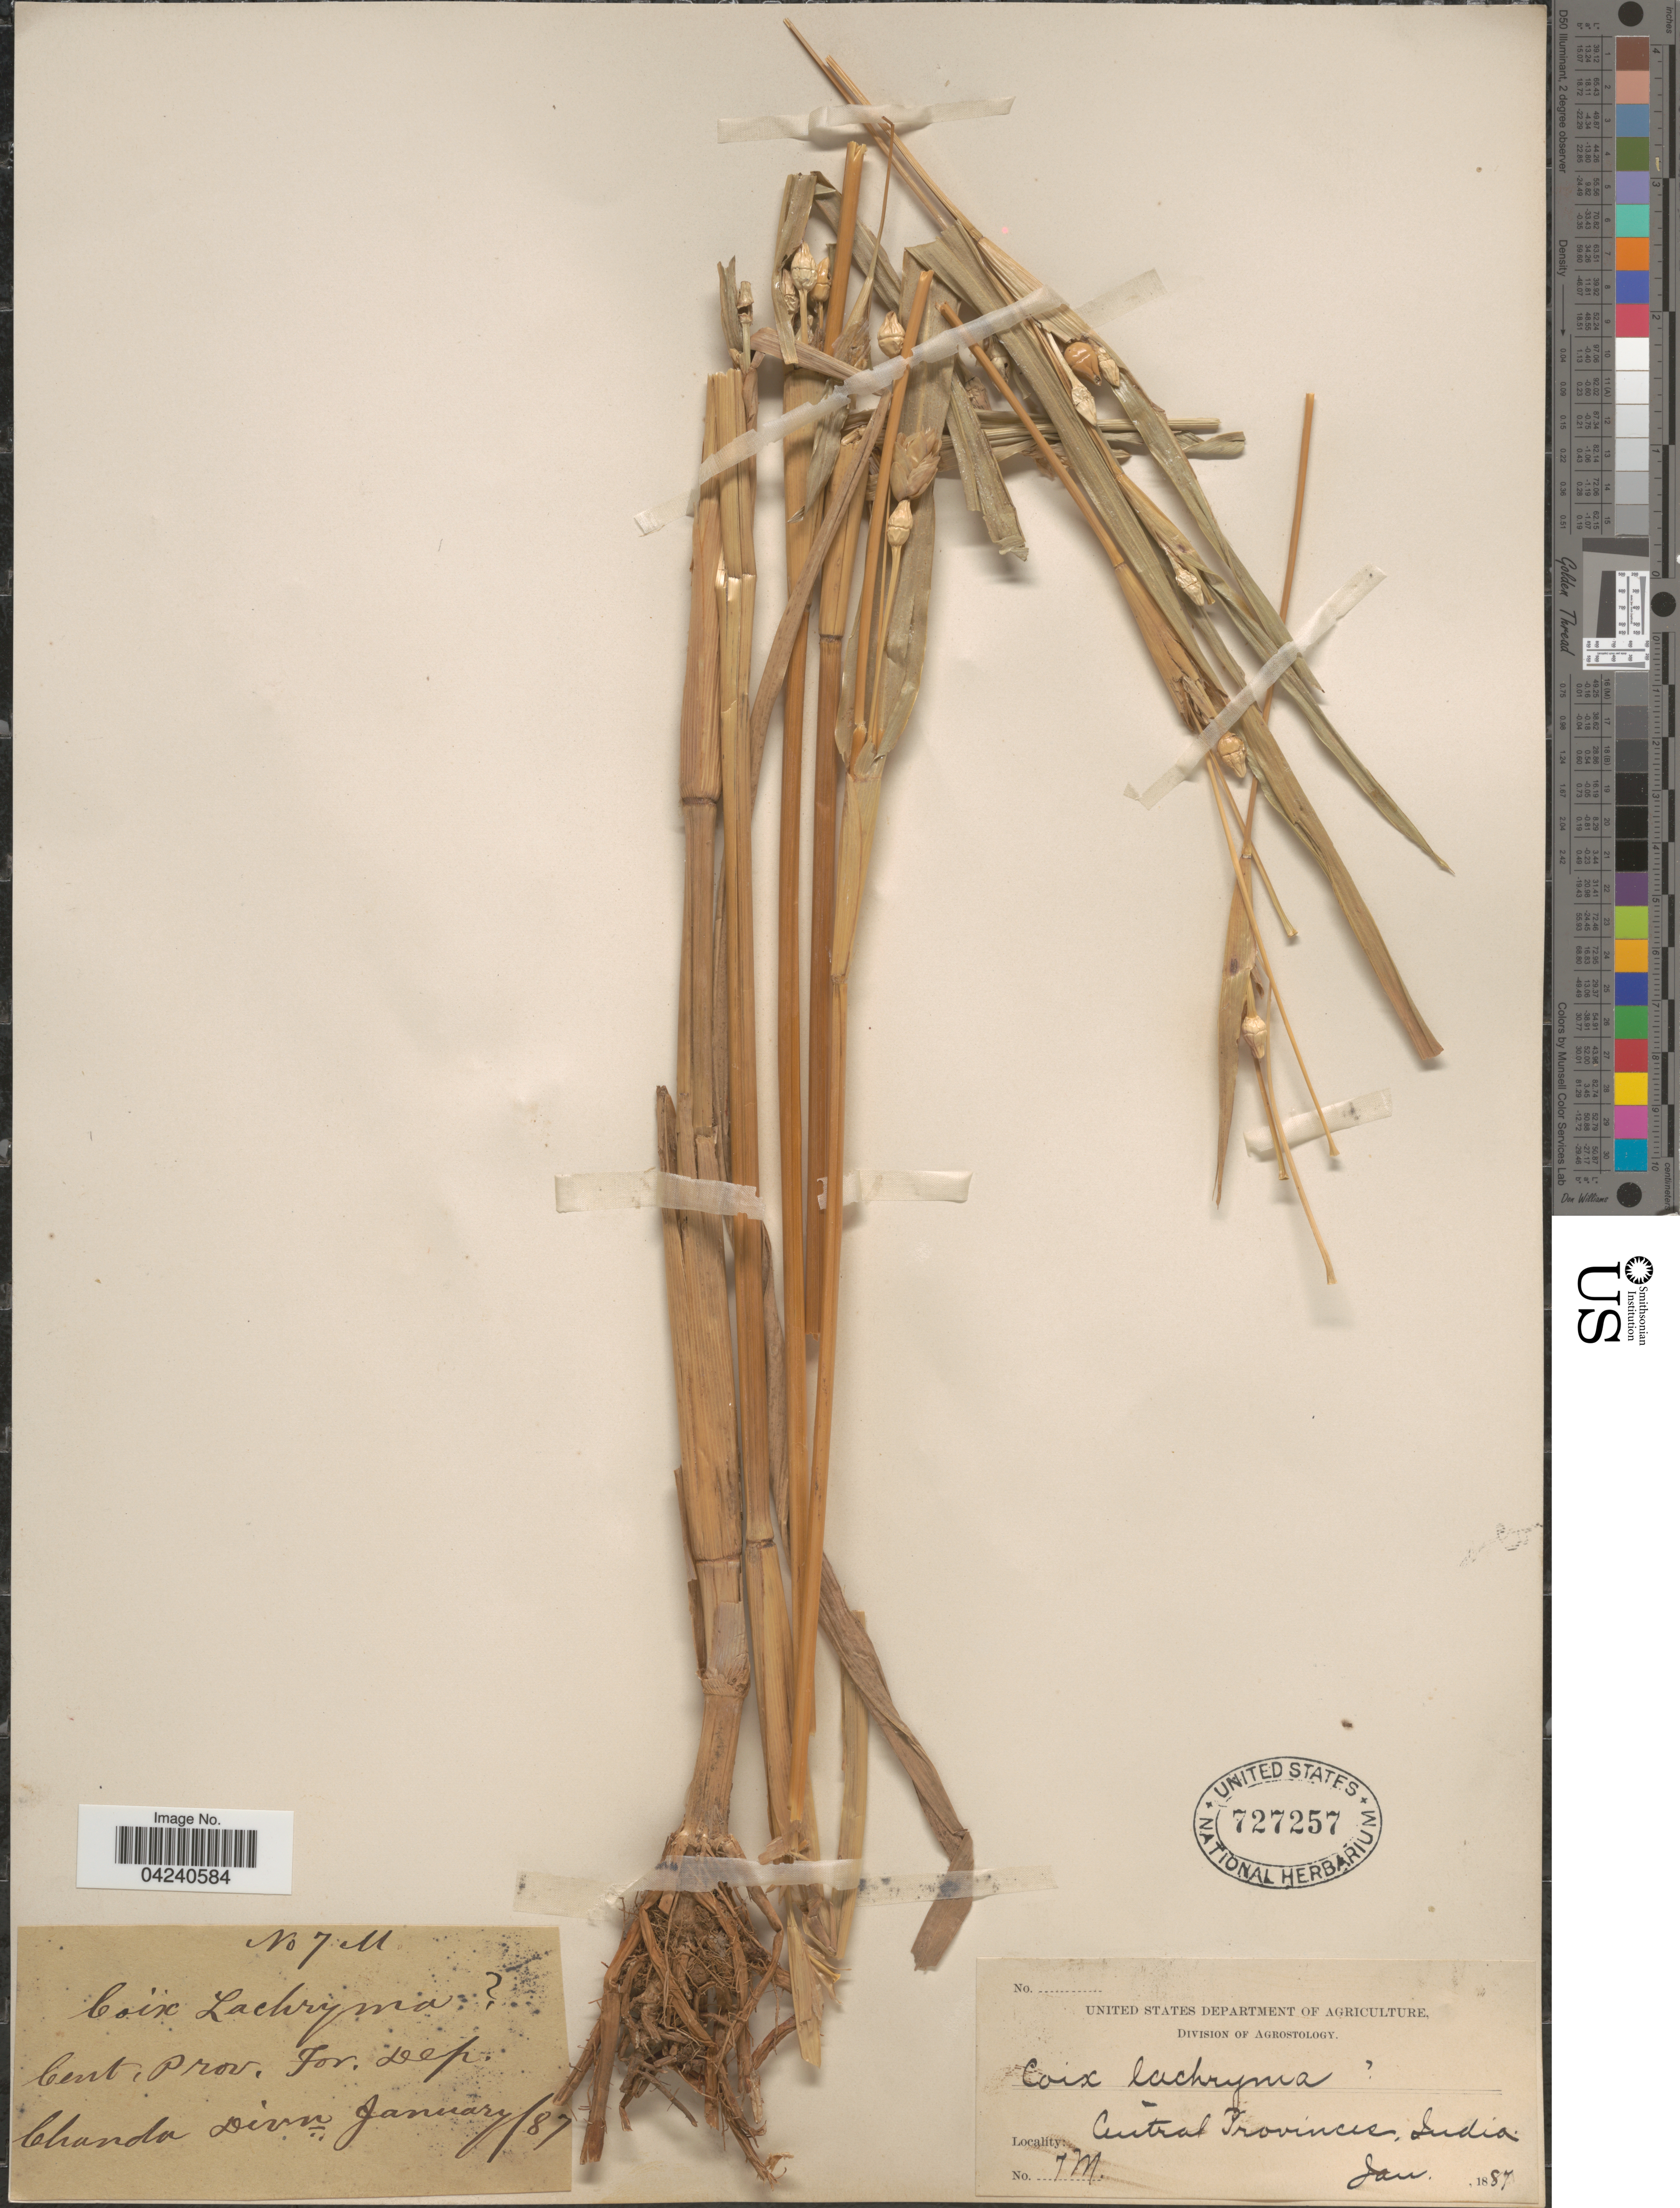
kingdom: Plantae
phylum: Tracheophyta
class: Liliopsida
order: Poales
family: Poaceae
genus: Coix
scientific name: Coix lacryma-jobi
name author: L.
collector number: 7M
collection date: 1887-01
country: India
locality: Central Provinces. For. Dep. Chanda Divn.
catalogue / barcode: US 727257